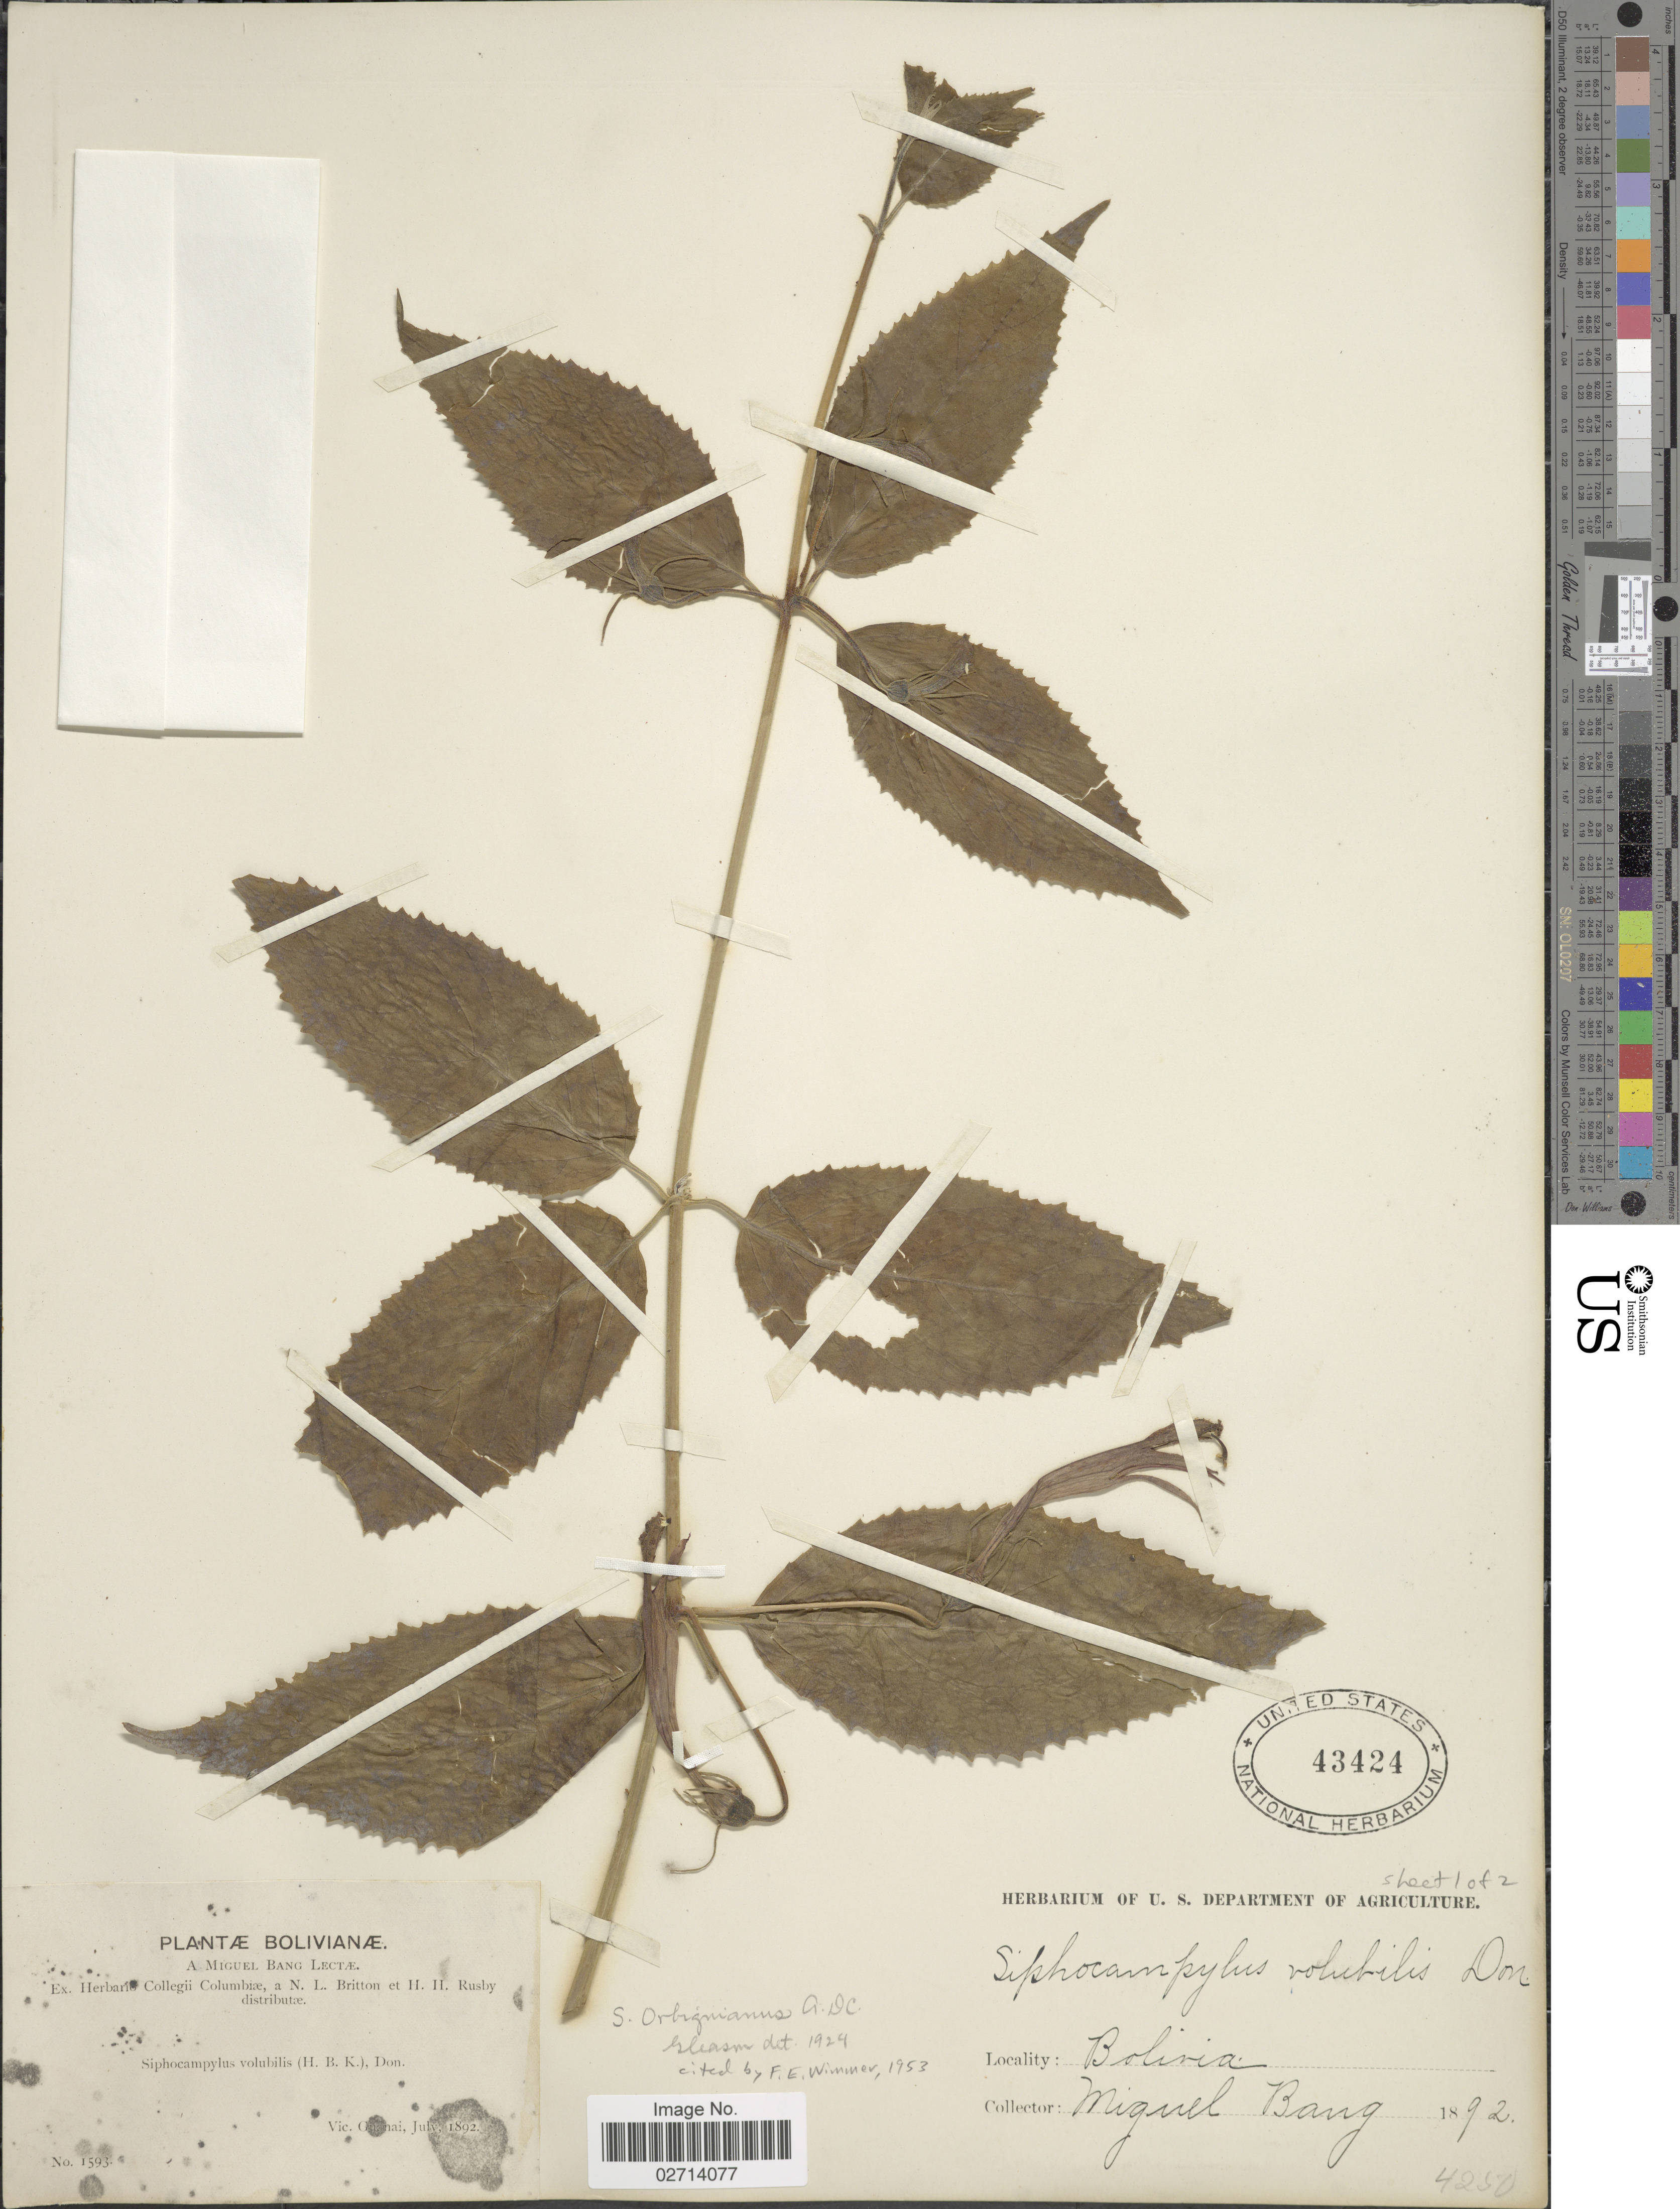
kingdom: Plantae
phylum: Tracheophyta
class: Magnoliopsida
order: Asterales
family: Campanulaceae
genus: Siphocampylus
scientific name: Siphocampylus orbignianus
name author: A. DC.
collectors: M. Bang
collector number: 1593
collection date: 1892-07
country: Bolivia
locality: Vic. Guanai, Bolivianae.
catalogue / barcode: US 43424